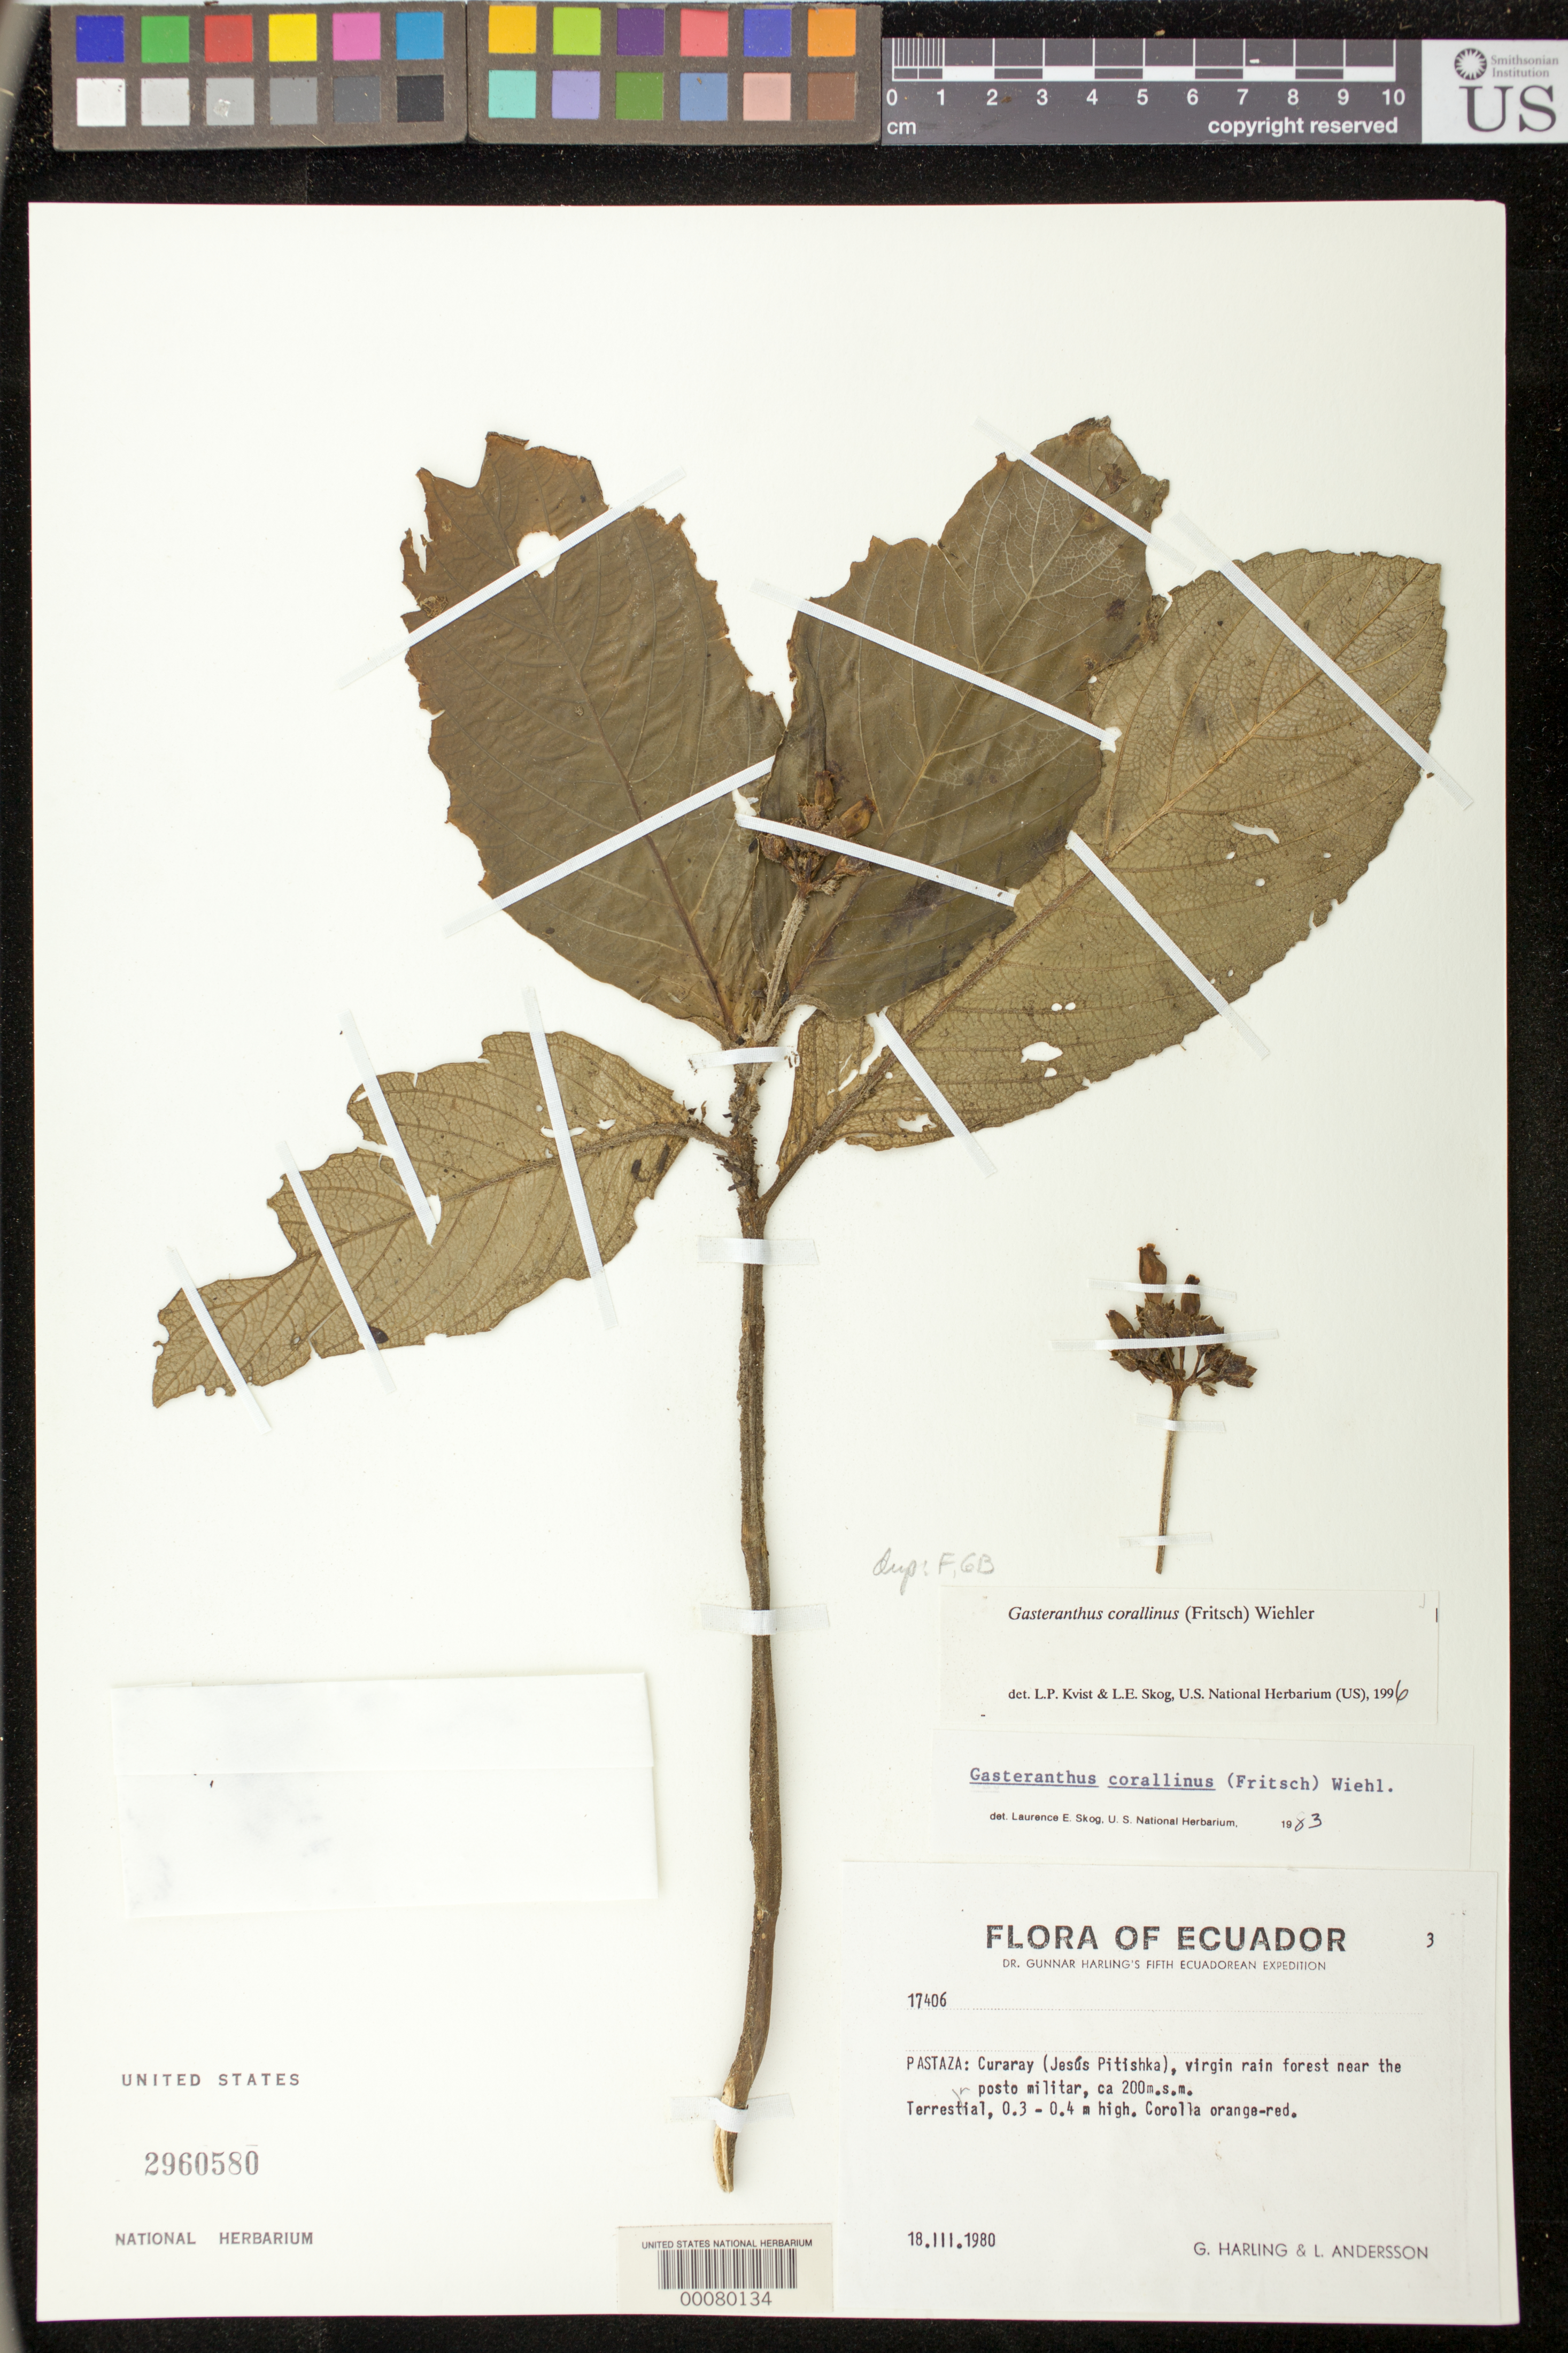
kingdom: Plantae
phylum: Tracheophyta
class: Magnoliopsida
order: Lamiales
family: Gesneriaceae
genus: Gasteranthus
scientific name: Gasteranthus corallinus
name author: (Fritsch) Wiehler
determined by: Skog, Laurence E.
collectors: G. Harling & L. Andersson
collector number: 17406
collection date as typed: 18 Mar 1980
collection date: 1980-03-18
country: Ecuador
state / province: Pastaza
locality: Curaray (Jesús Pitishka), near the posto militar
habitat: Virgin rain forest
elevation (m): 200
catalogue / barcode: US 2960580